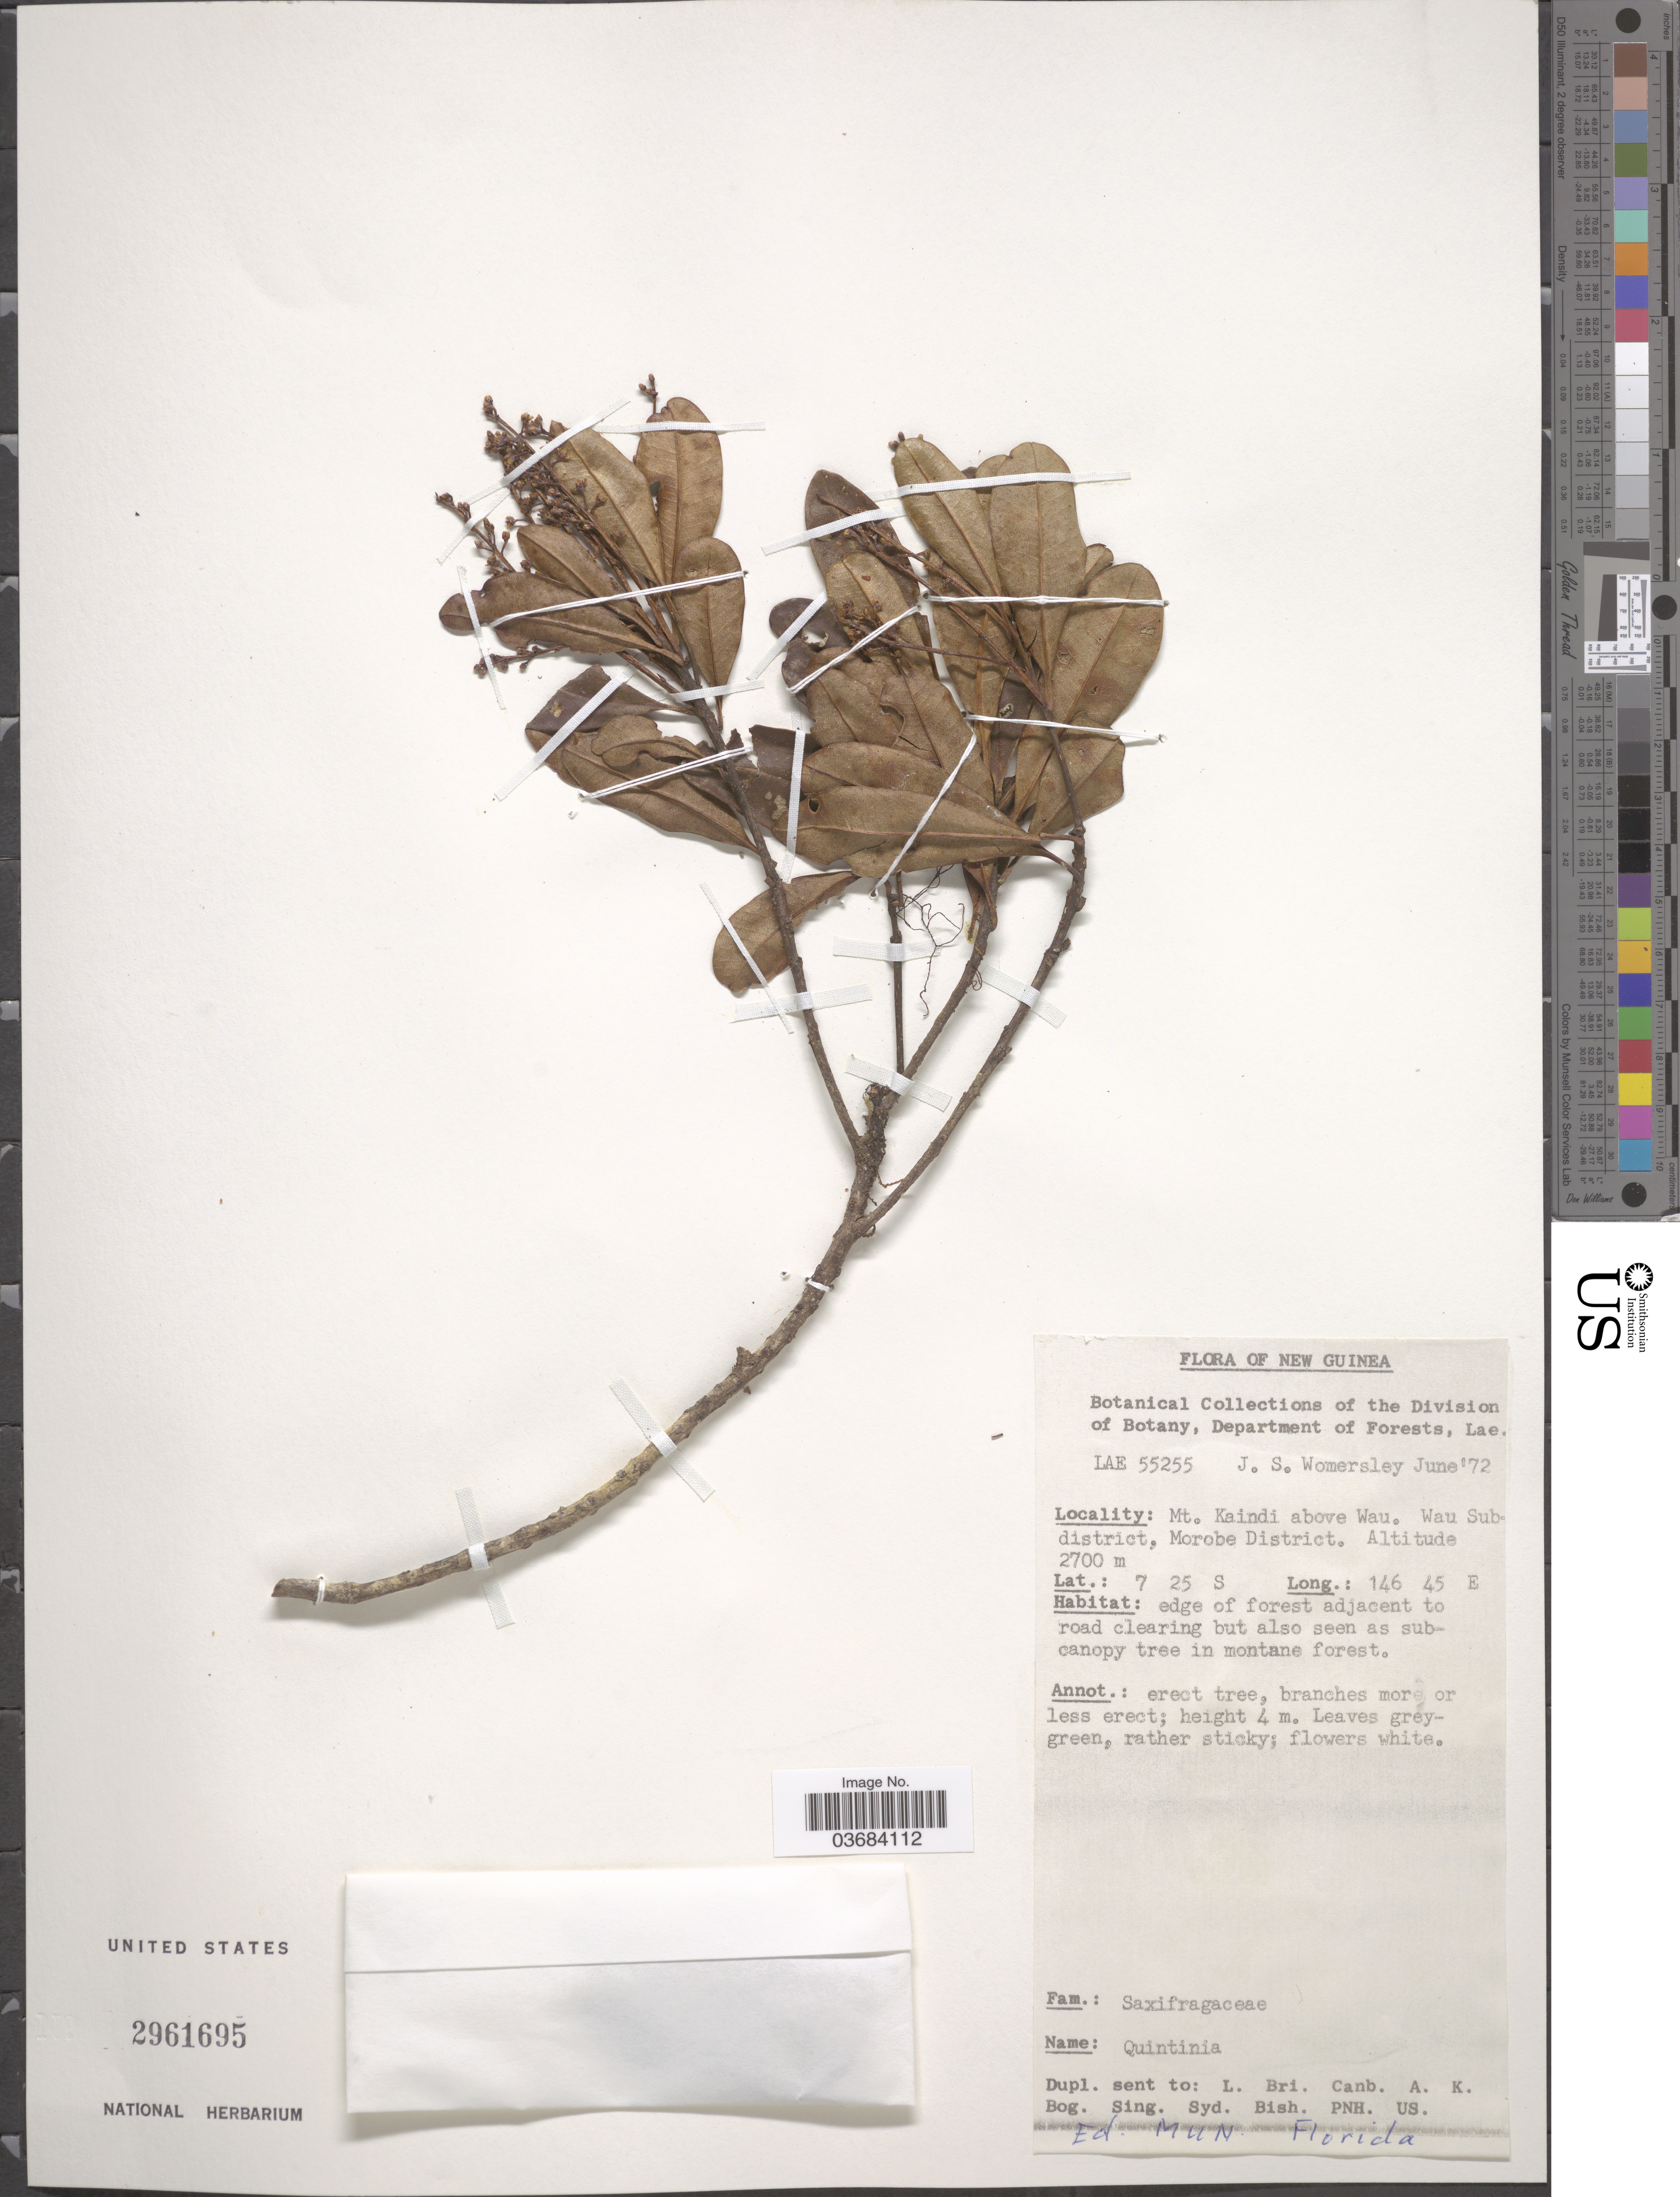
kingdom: Plantae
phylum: Tracheophyta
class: Magnoliopsida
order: Paracryphiales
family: Paracryphiaceae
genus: Quintinia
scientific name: Quintinia sp.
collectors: J. S. Womersley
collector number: LAE55255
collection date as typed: Transcribed d/m/y: /6/72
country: Papua New Guinea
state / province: Morobe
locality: New Guinea. Mt. Kaindi above Wau. Wau Sub-district, Morobe Disctrict.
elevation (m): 2700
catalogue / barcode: US 2961695